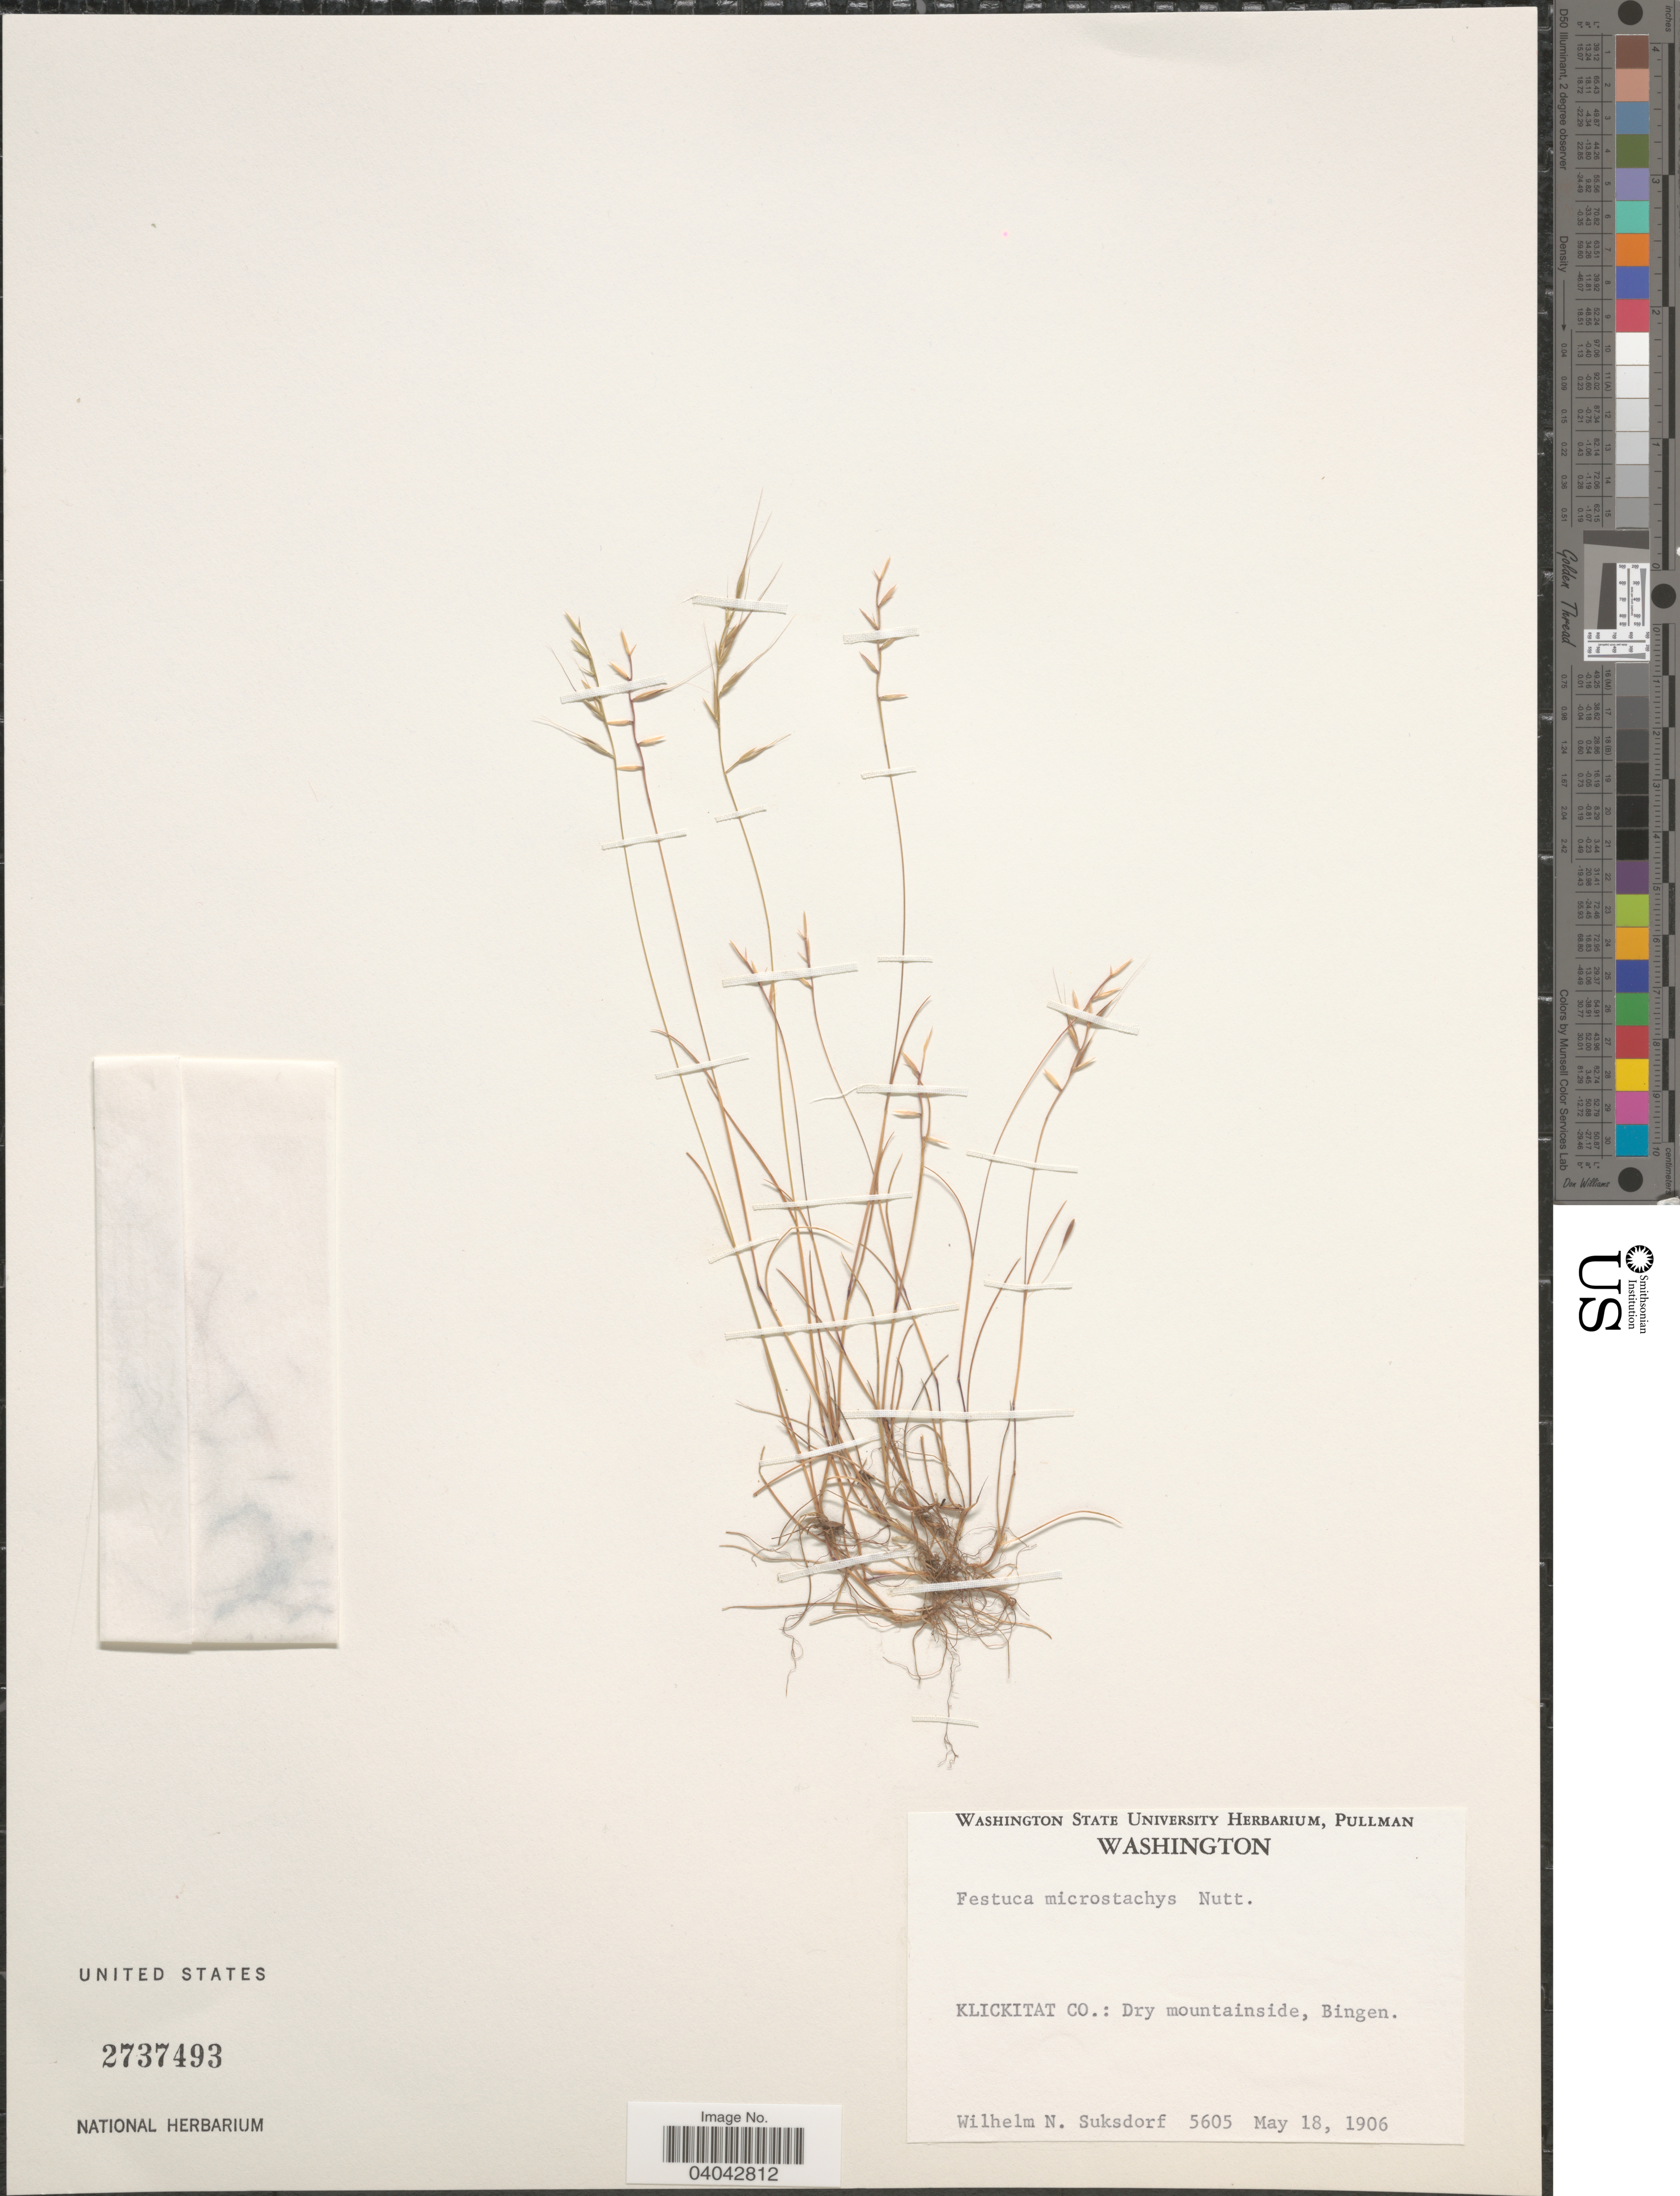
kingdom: Plantae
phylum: Tracheophyta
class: Liliopsida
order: Poales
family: Poaceae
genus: Festuca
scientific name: Festuca microstachys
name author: Nutt.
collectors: W. N. Suksdorf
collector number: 5605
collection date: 1906-05-18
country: United States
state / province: Washington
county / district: Klickitat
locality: Klickitat Co.: Dry mountainside, Bingen.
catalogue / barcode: US 2737493